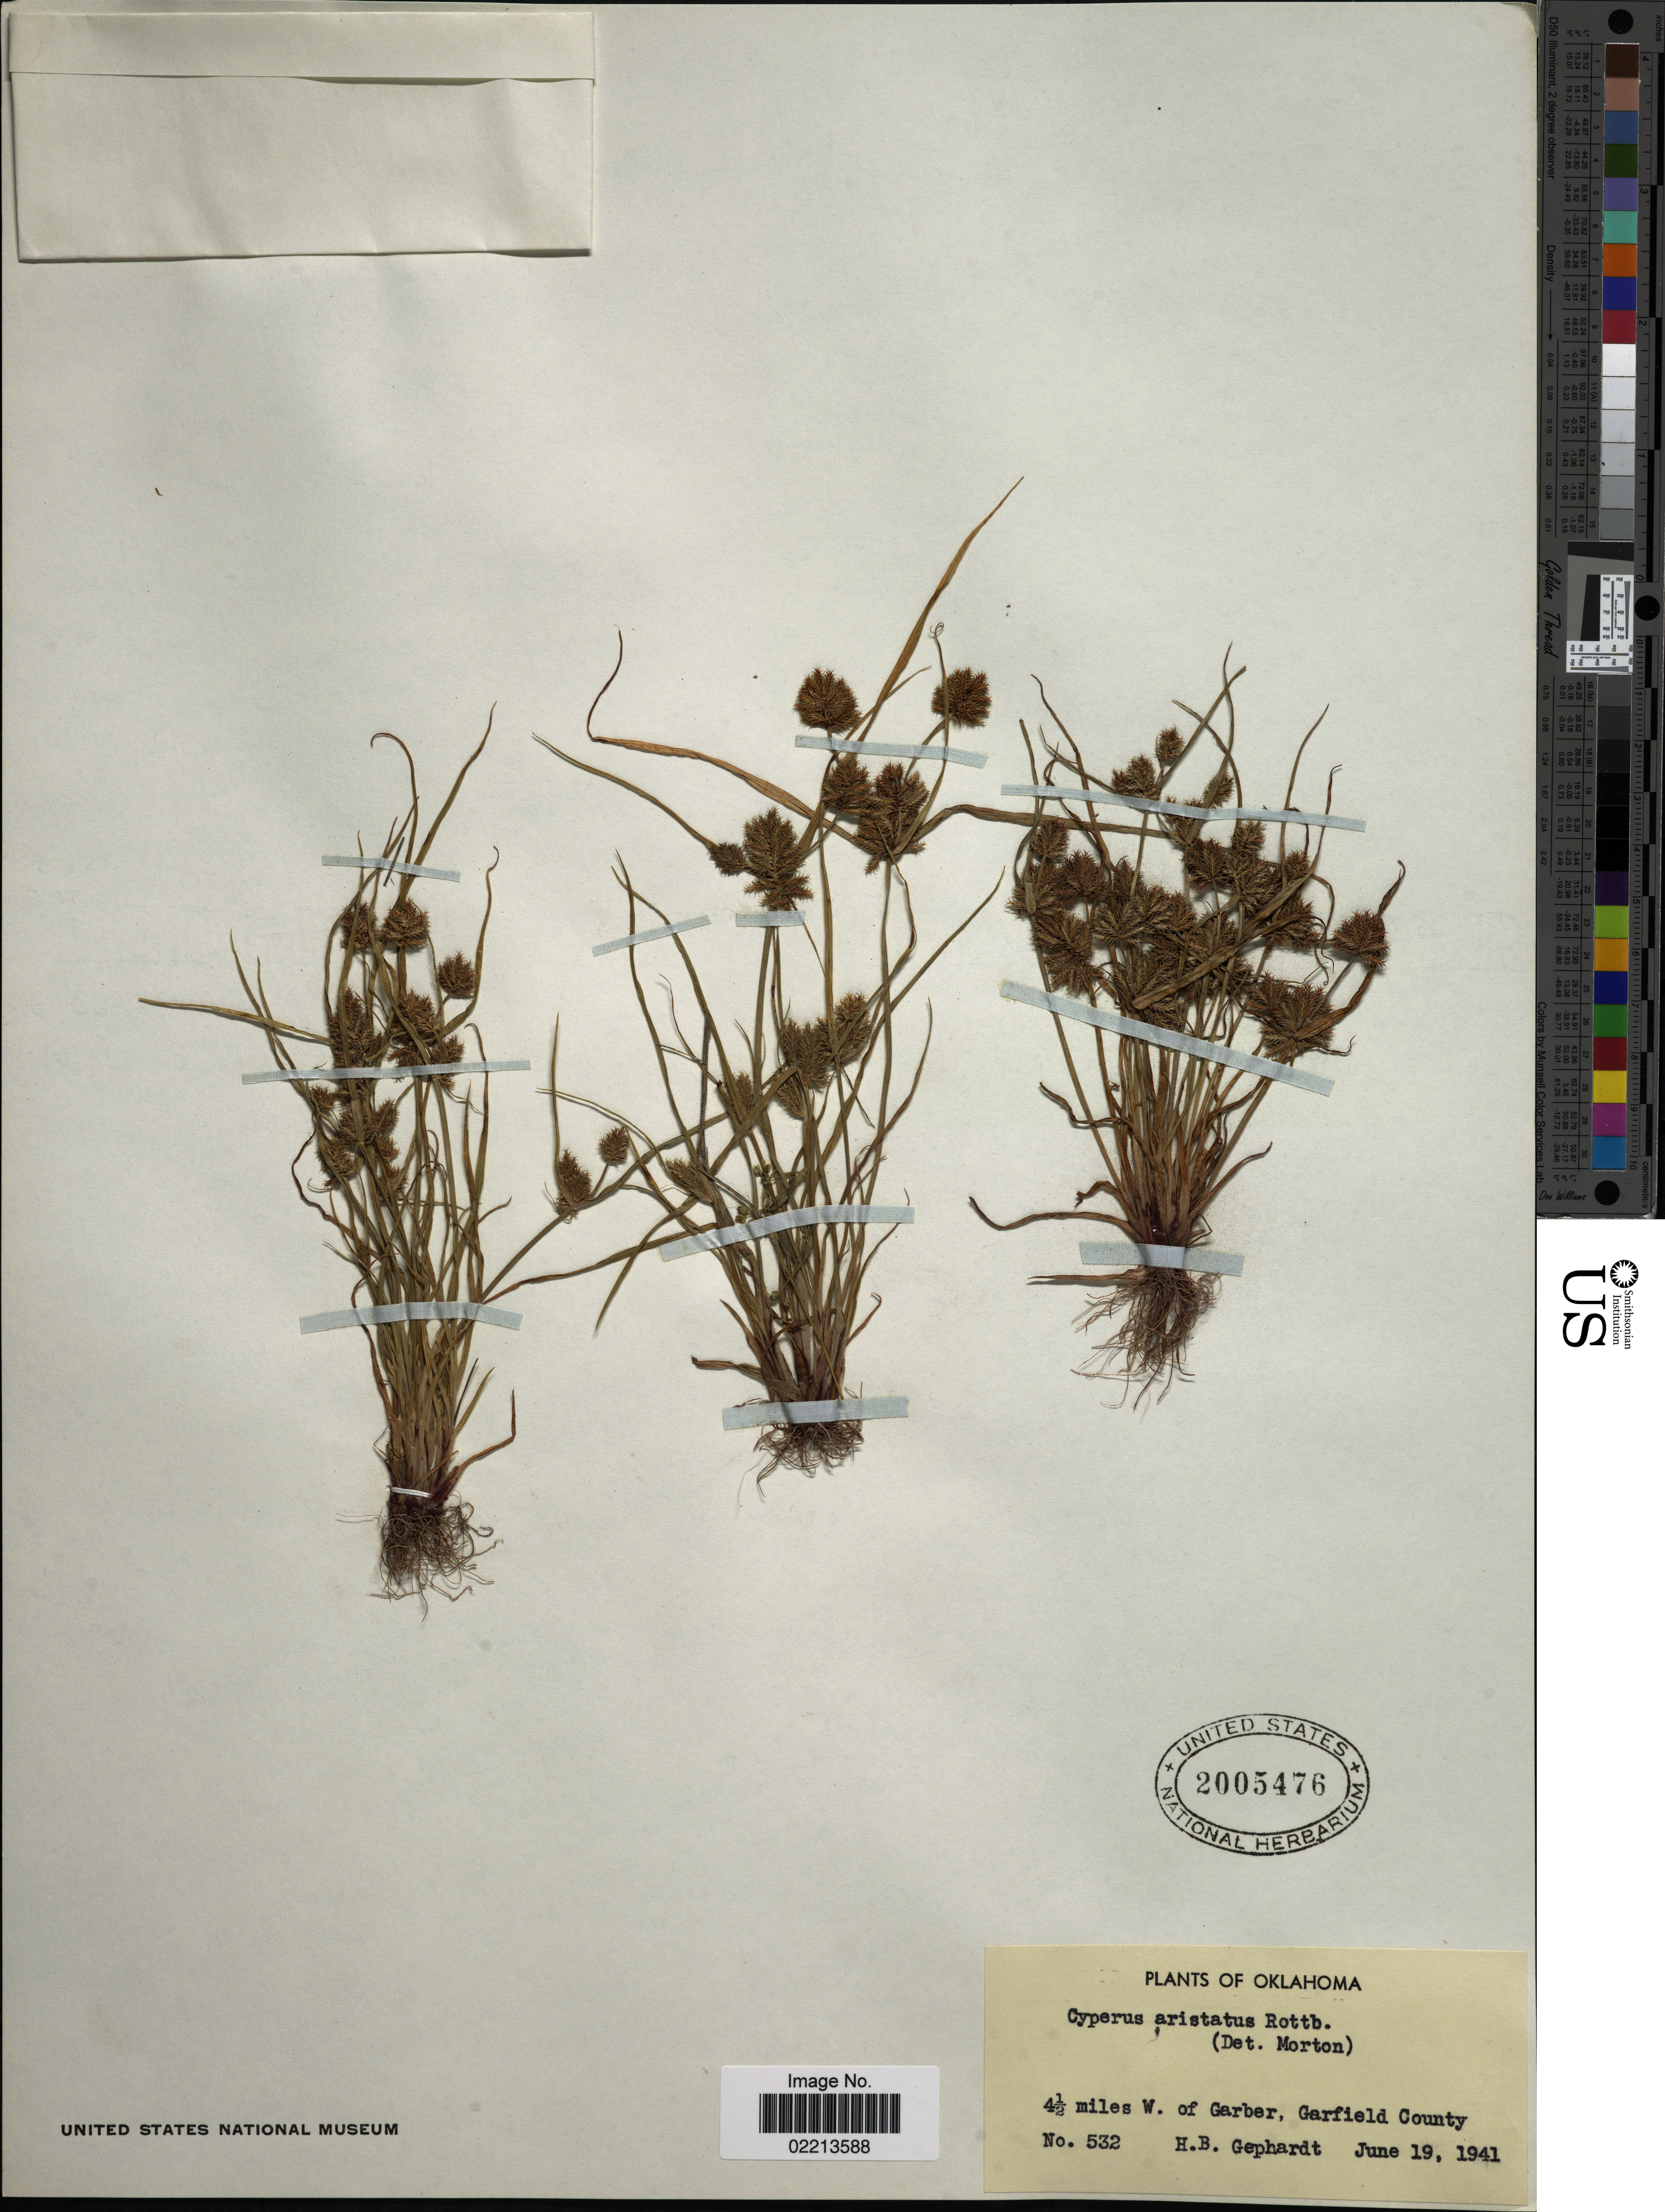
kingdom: Plantae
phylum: Tracheophyta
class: Liliopsida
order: Poales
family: Cyperaceae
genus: Cyperus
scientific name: Cyperus squarrosus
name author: L.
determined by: Strong, Mark T., (BOT), Smithsonian Institution - National Museum of Natural History (UNITED STATES)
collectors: H. Gephardt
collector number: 532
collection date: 1941-06-19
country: United States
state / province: Oklahoma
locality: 4½ miles W of Garber, Garfield County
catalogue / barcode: US 2005476